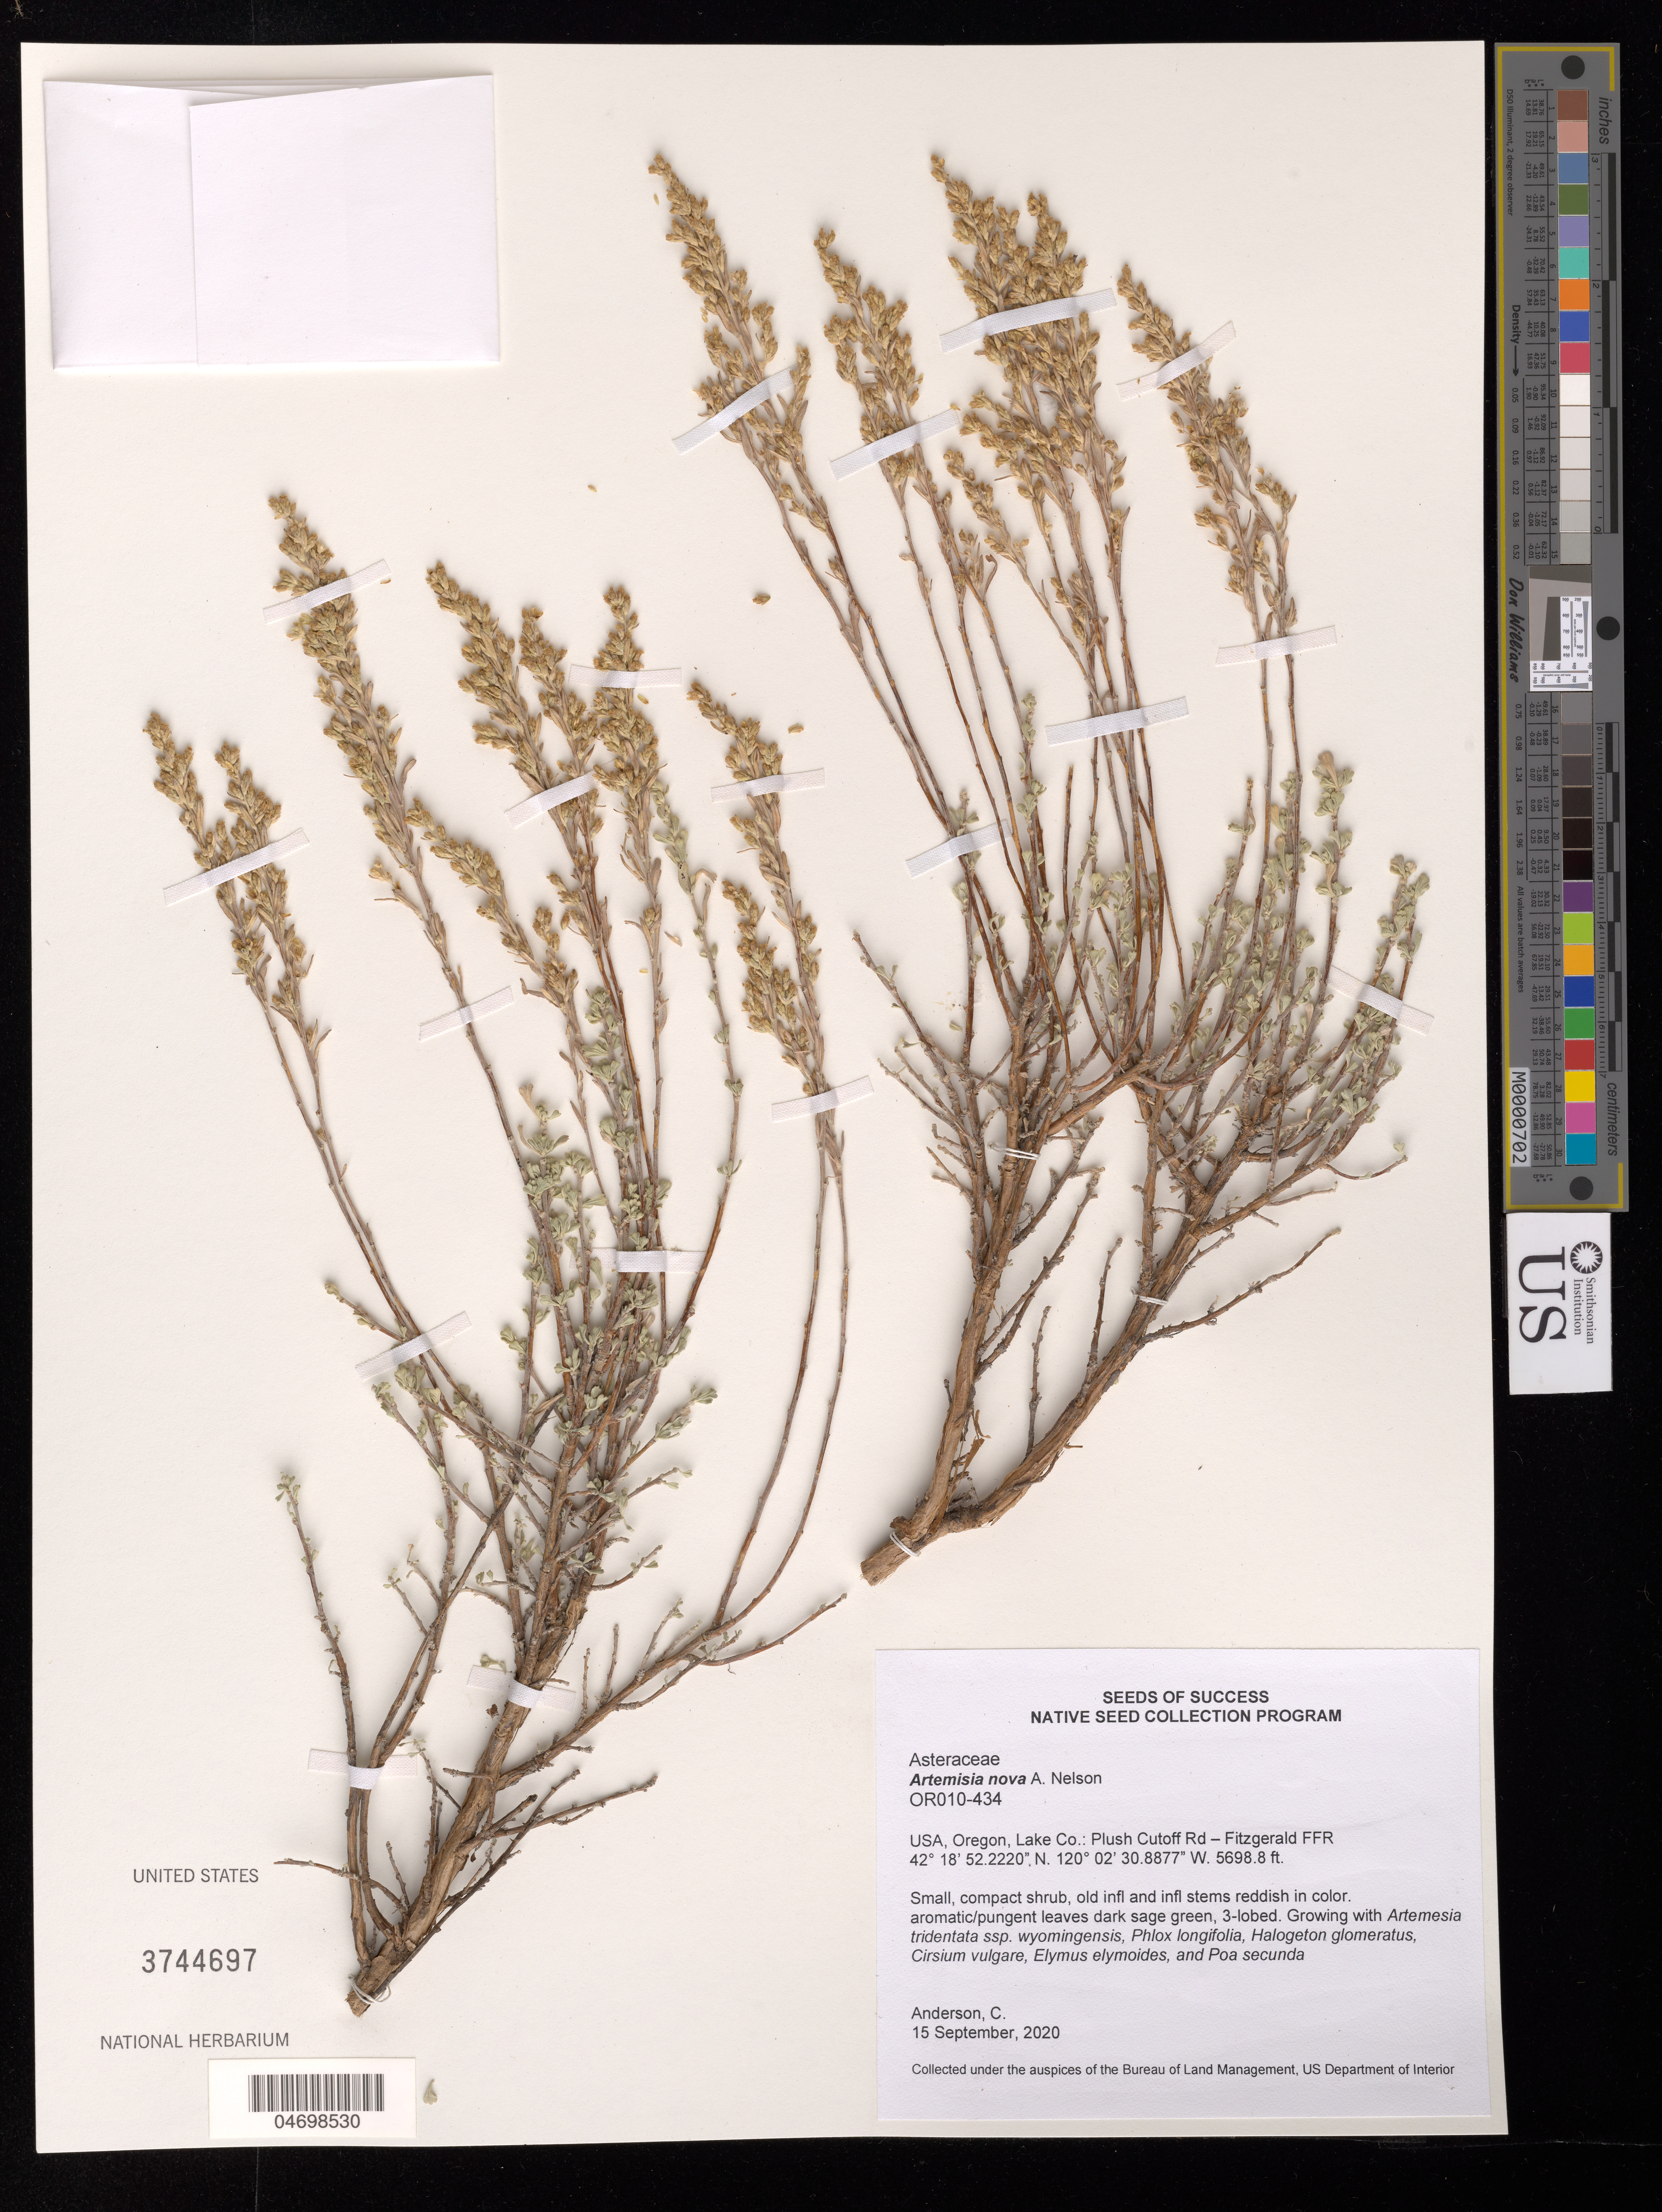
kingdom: Plantae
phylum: Tracheophyta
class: Magnoliopsida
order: Asterales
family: Asteraceae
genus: Artemisia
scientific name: Artemisia nova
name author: A. Nelson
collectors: C. Anderson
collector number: OR010-434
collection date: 2020-09-15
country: United States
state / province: Oregon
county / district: Lake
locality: Plush Cutoff Rd- Fitzgerald FFR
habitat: With Phlox longifolia, Cirsium vulgare, Poa secunda, etc.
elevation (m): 1737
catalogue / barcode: US 3744697